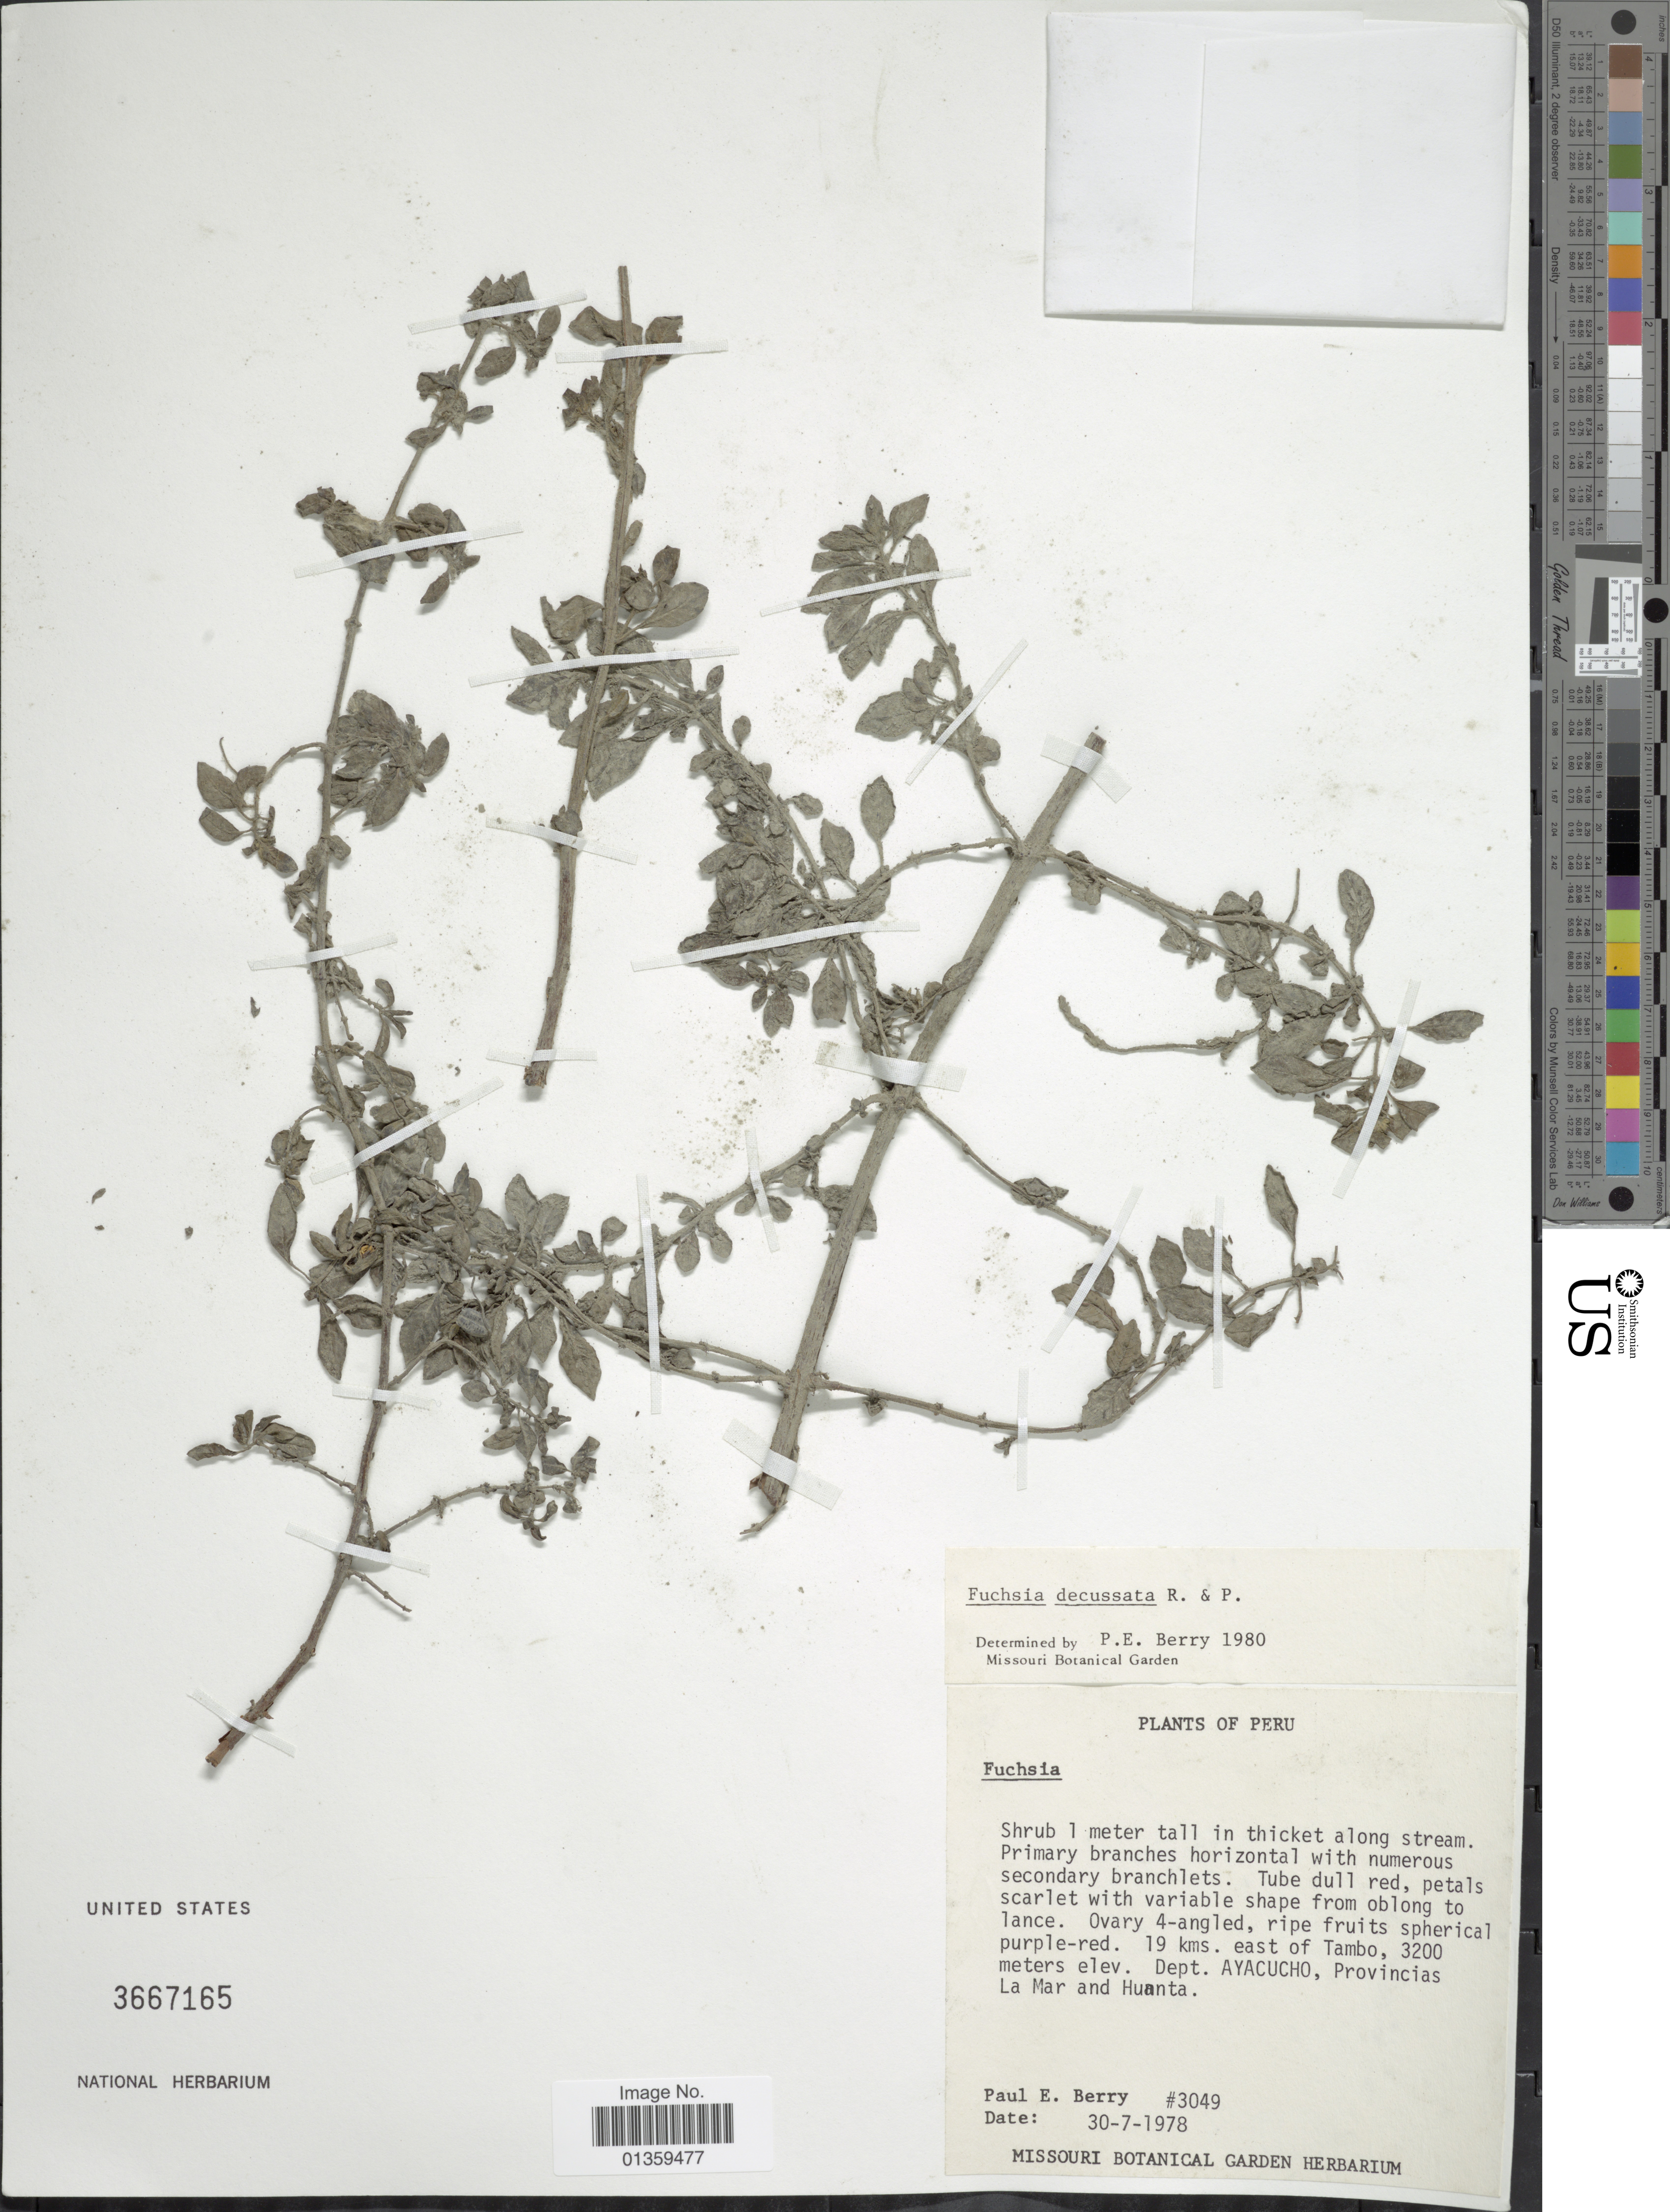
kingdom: Plantae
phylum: Tracheophyta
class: Magnoliopsida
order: Myrtales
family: Onagraceae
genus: Fuchsia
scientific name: Fuchsia decussata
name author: Ruiz & Pav.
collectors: P. E. Berry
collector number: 3049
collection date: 1978-07-30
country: Peru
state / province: Ayacucho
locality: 19 kms. east of Tambo, Provincias La Mar and Huanta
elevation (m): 3200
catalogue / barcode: US 3667165